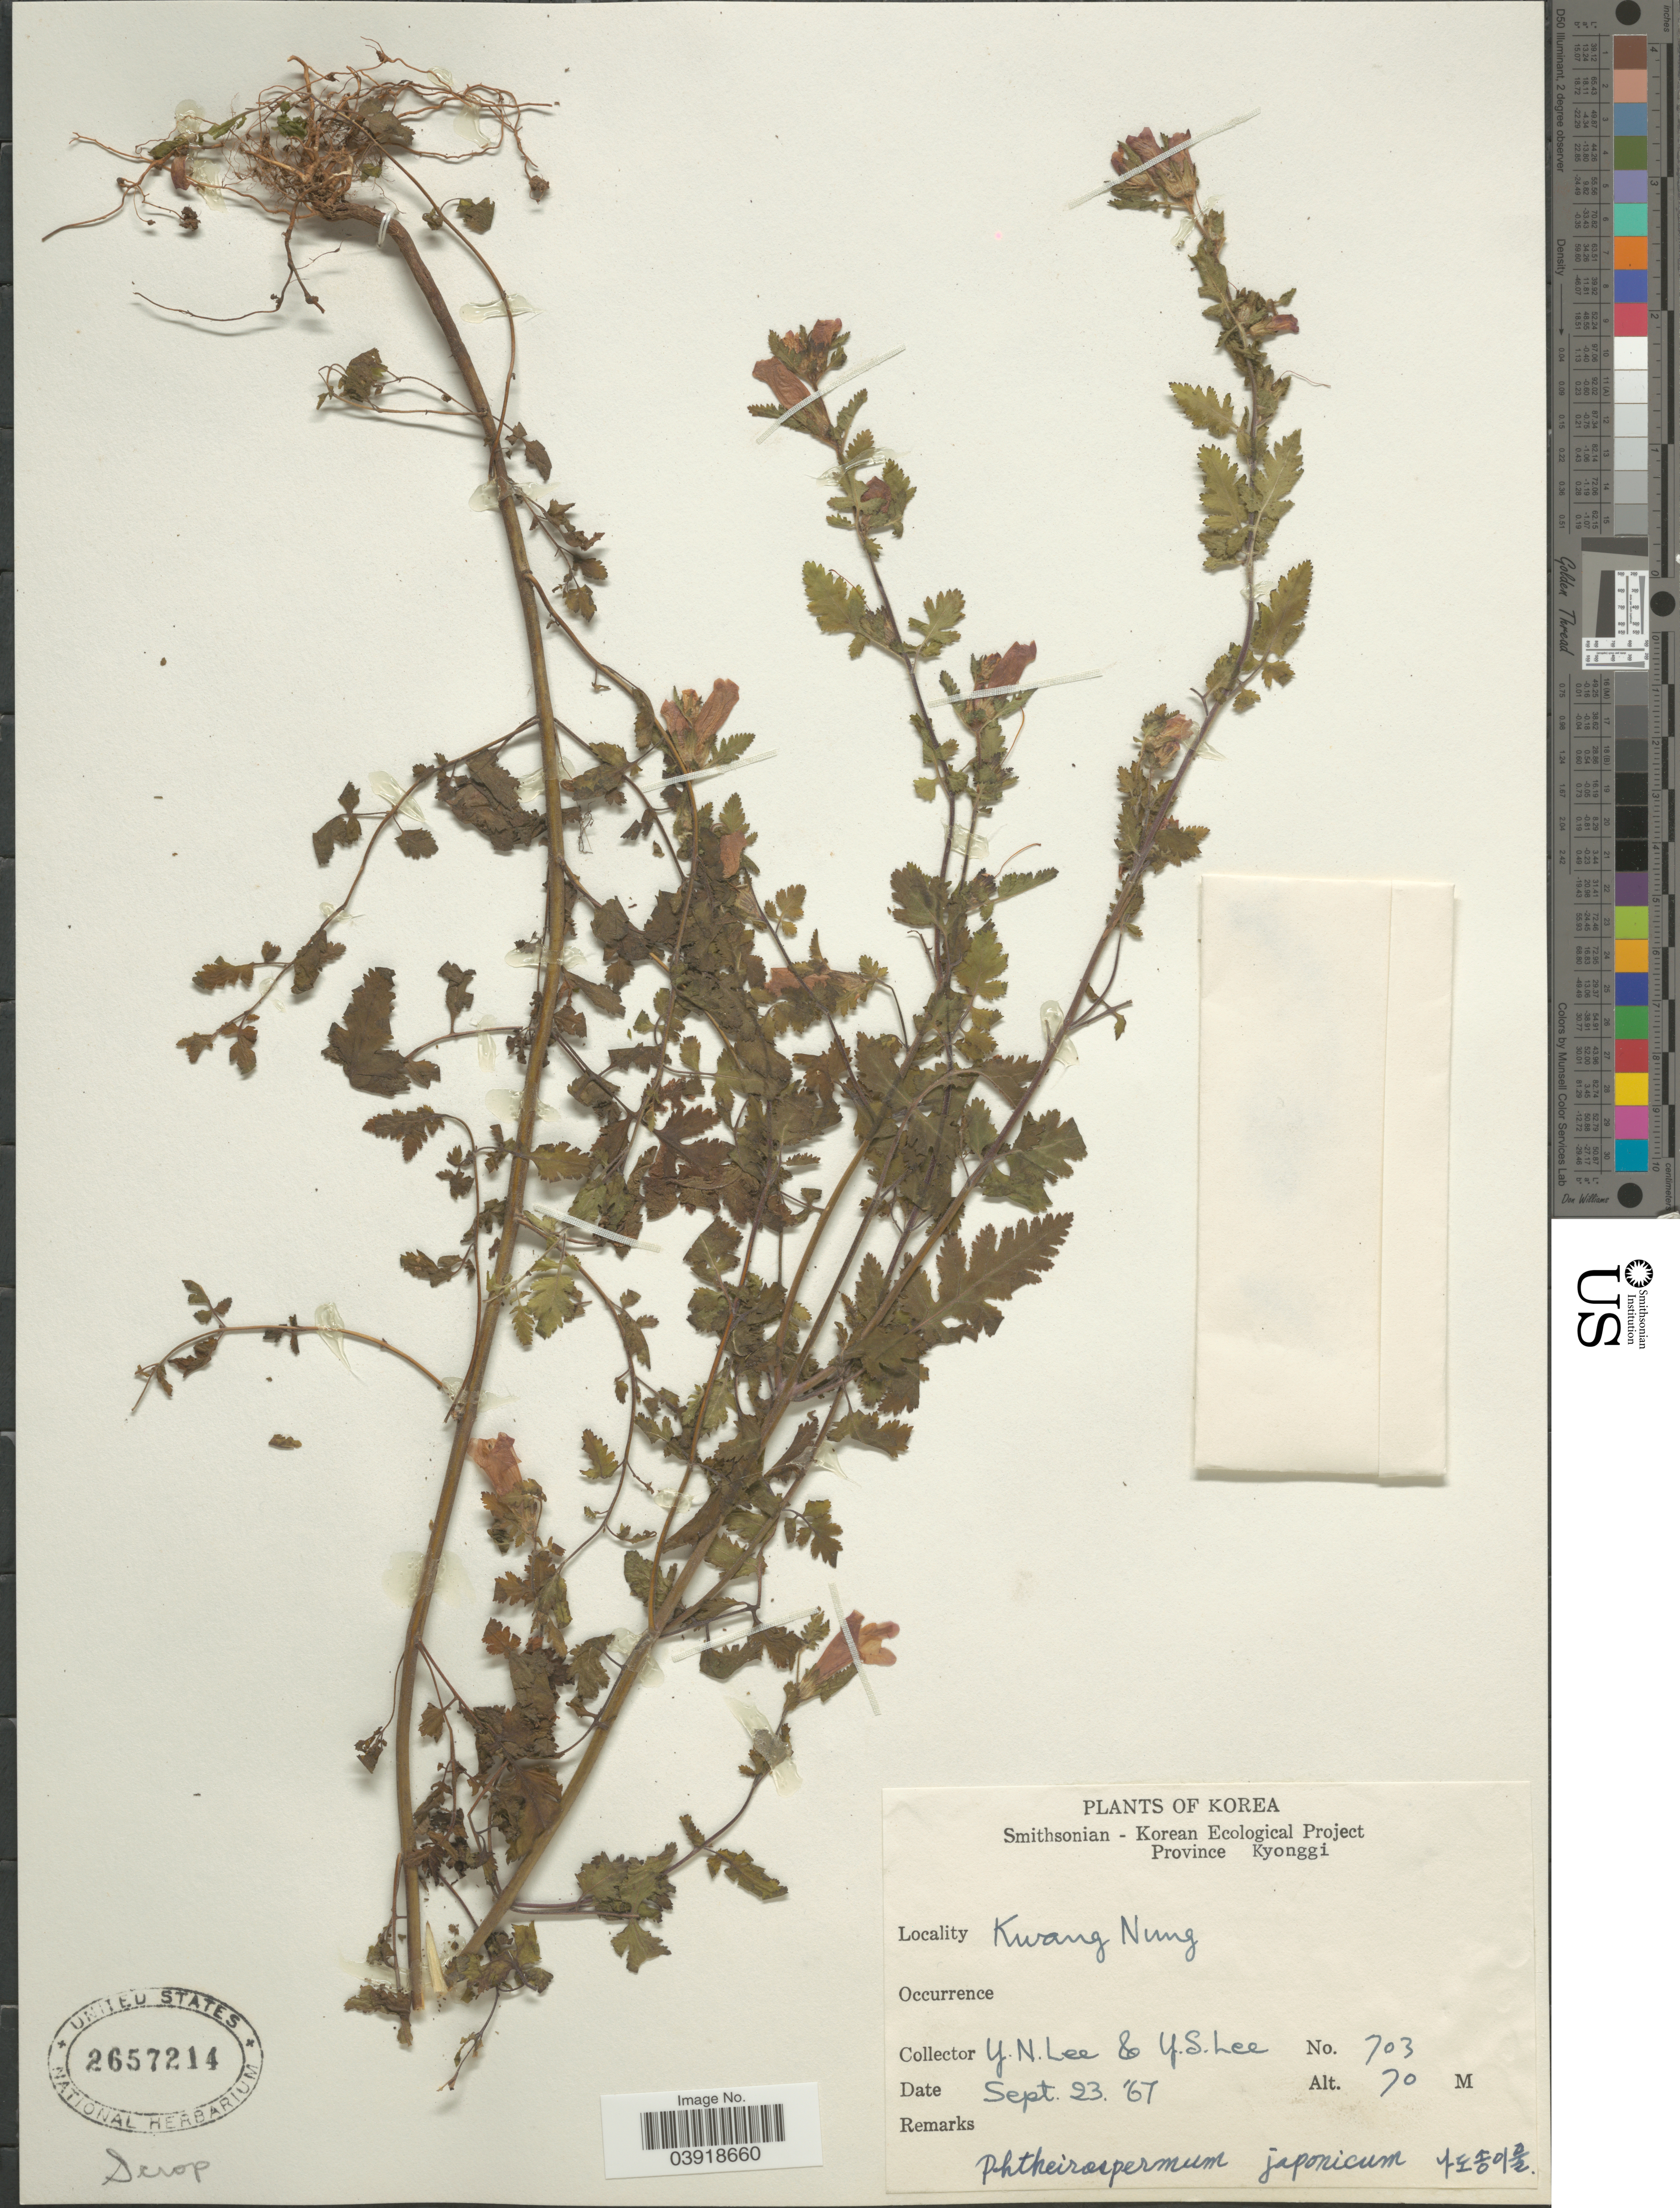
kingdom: Plantae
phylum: Tracheophyta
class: Magnoliopsida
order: Lamiales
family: Orobanchaceae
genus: Phtheirospermum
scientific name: Phtheirospermum japonicum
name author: (Thunb.) Kanitz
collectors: Y. N. Lee & Y. S. Lee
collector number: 703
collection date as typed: Transcribed d/m/y: 23/9/67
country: South Korea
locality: Province Kyonggi. Kwang Nung.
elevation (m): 70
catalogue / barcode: US 2657214